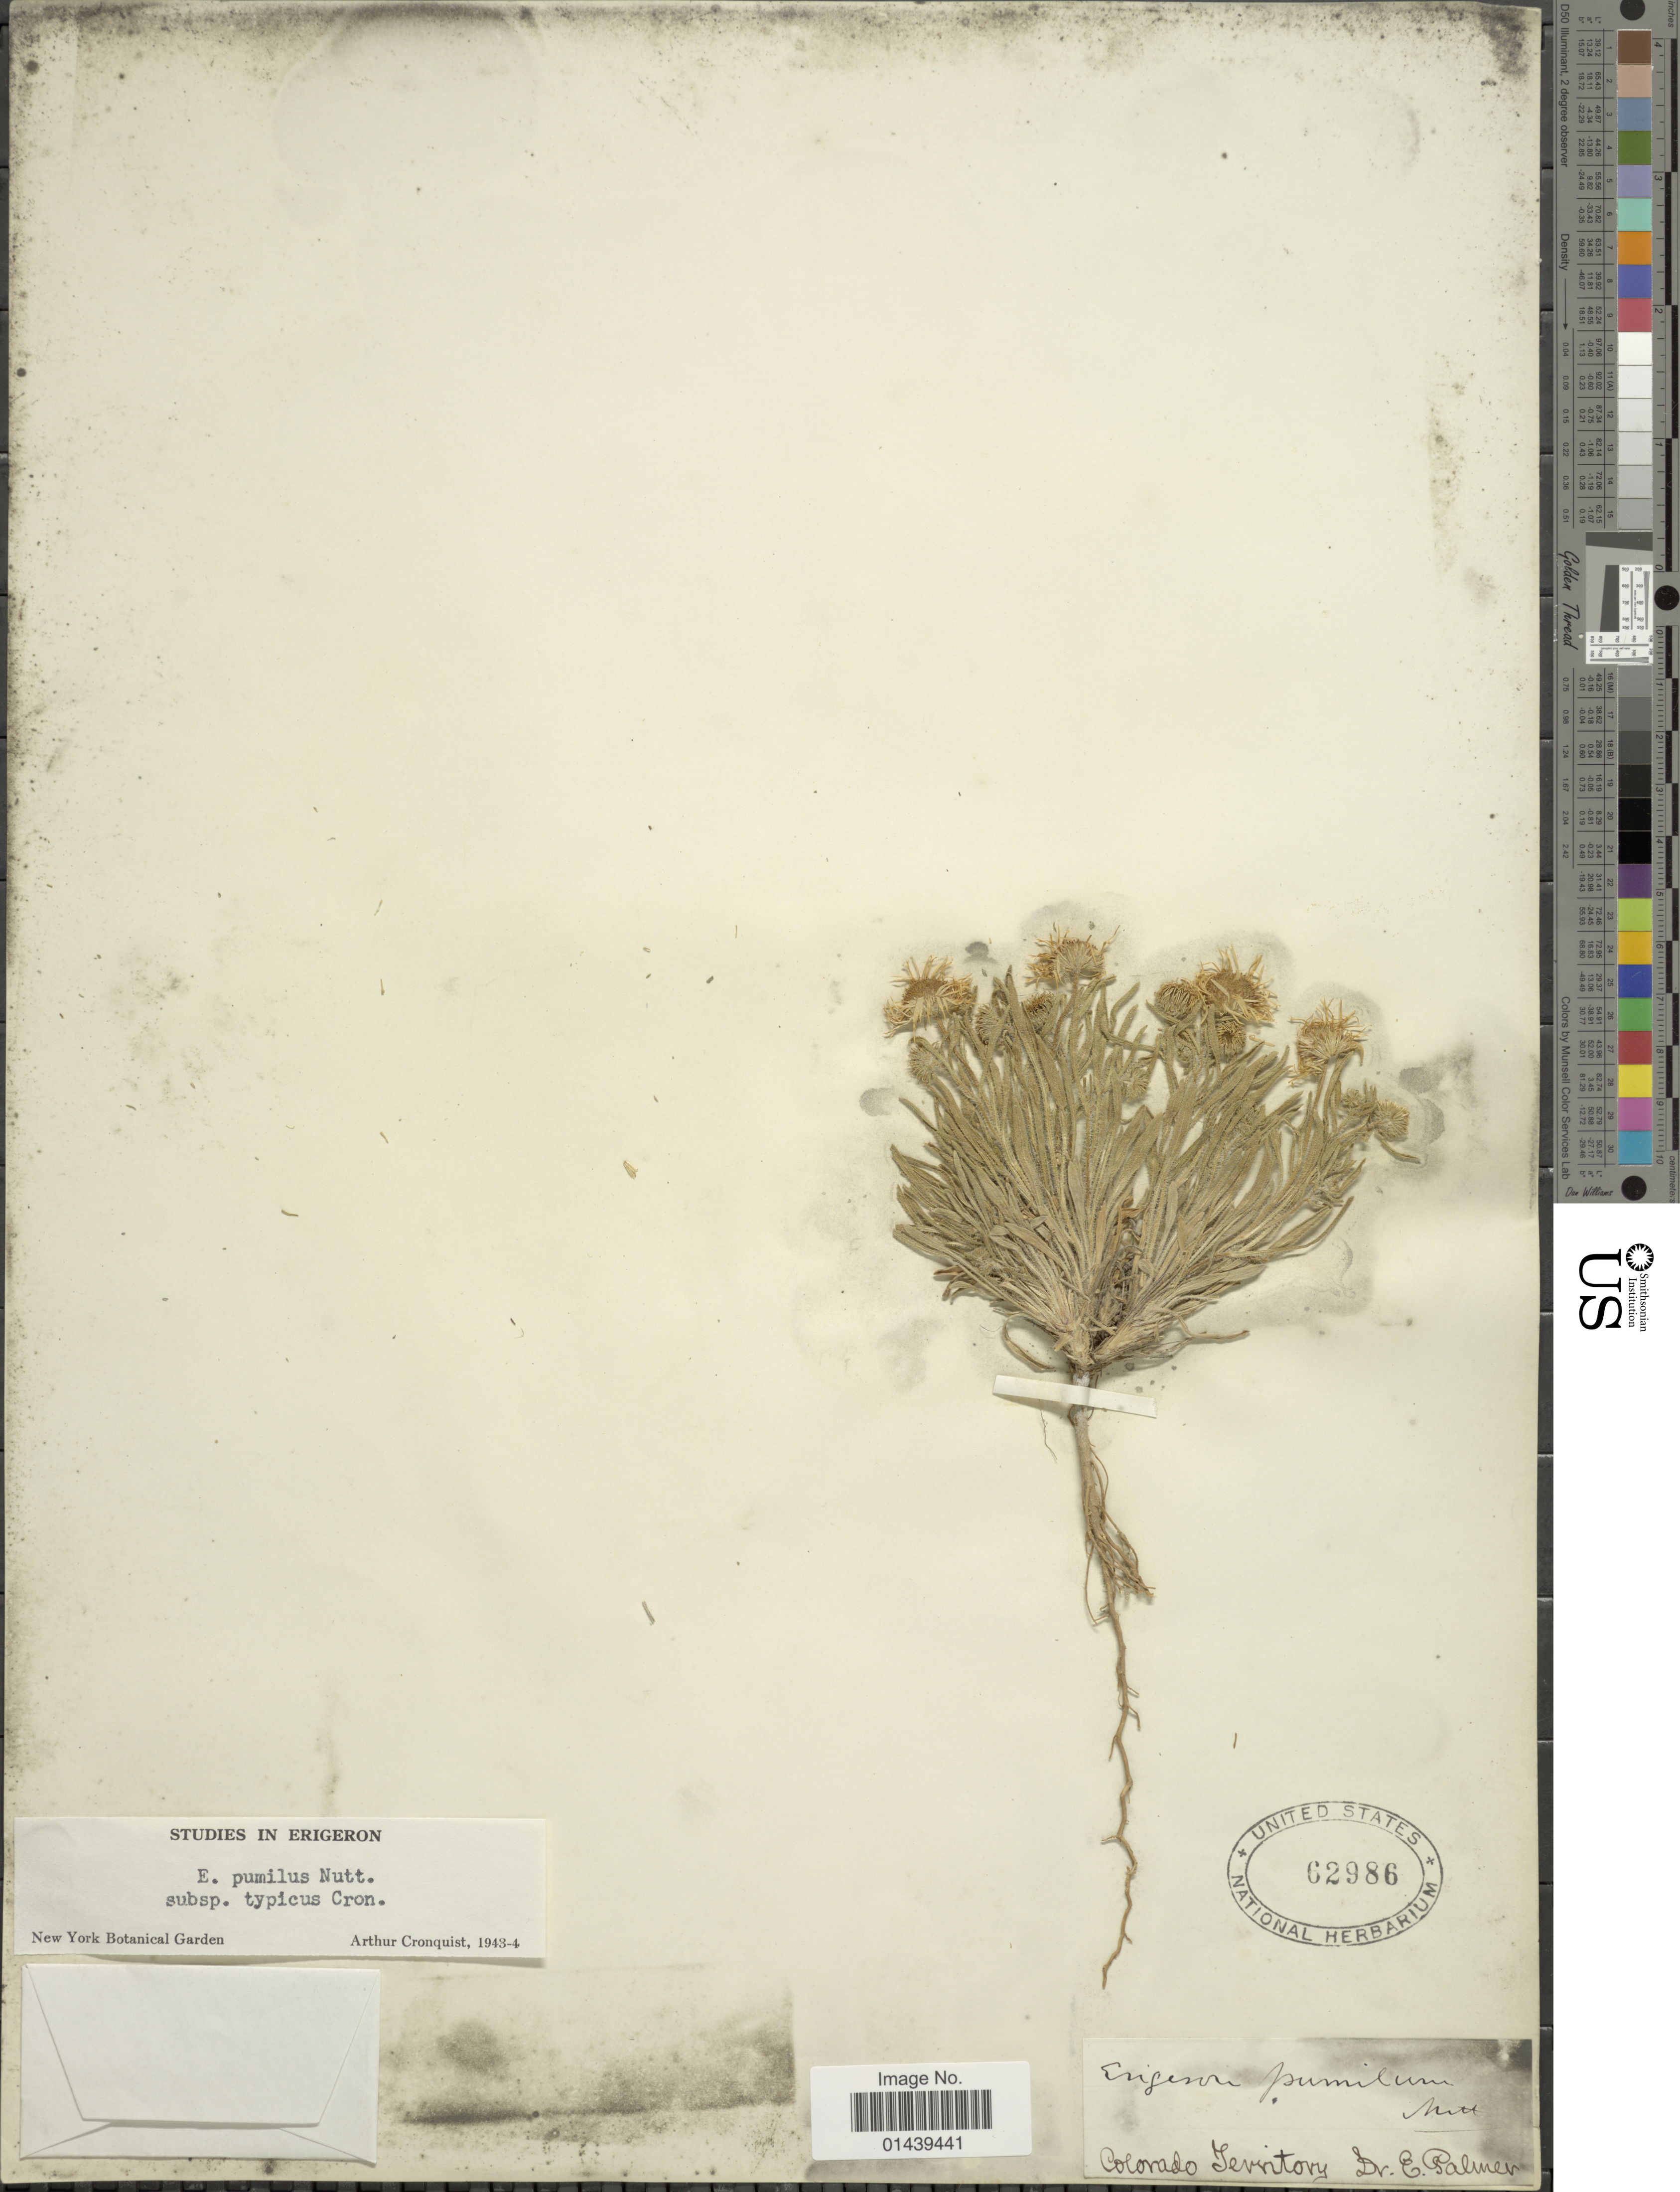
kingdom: Plantae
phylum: Tracheophyta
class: Magnoliopsida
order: Asterales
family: Asteraceae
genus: Erigeron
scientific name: Erigeron pumilus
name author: Nutt.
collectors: E. Palmer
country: United States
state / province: Colorado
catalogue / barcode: US 62986